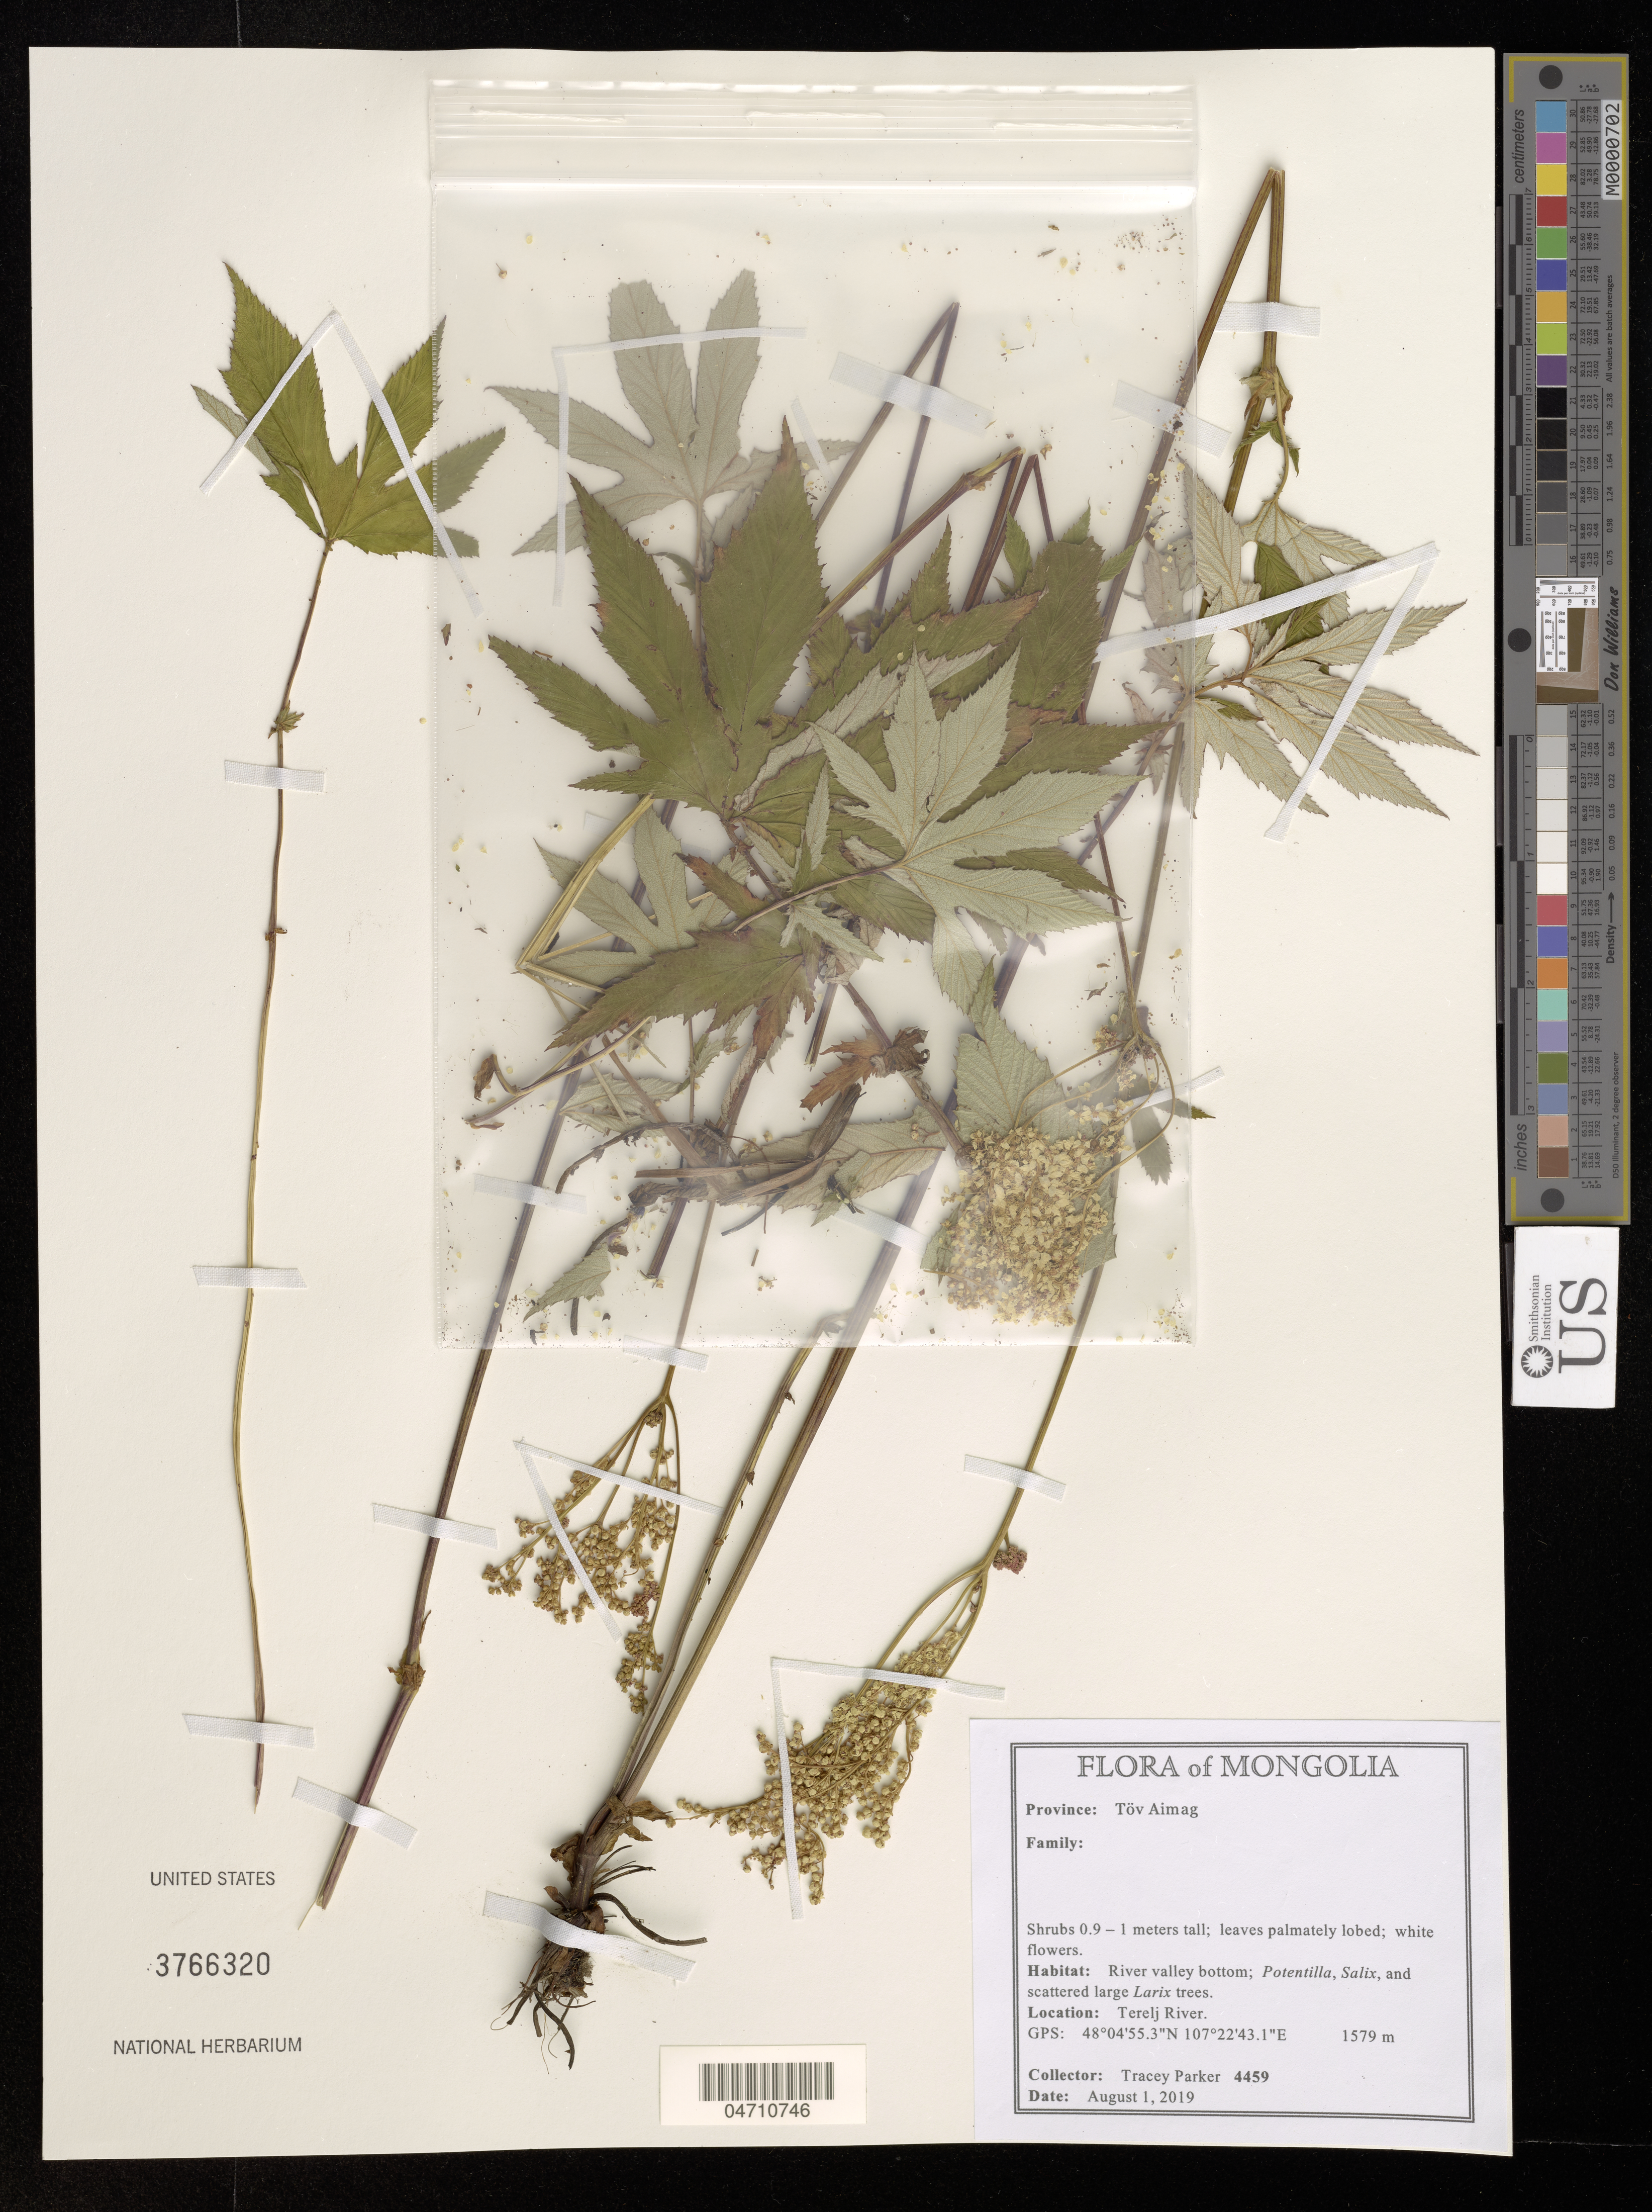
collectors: T. Parker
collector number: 4459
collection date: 2019-08-01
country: Mongolia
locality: Province: Töv Aimag. Terelj River.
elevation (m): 1579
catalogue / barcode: US 3766320